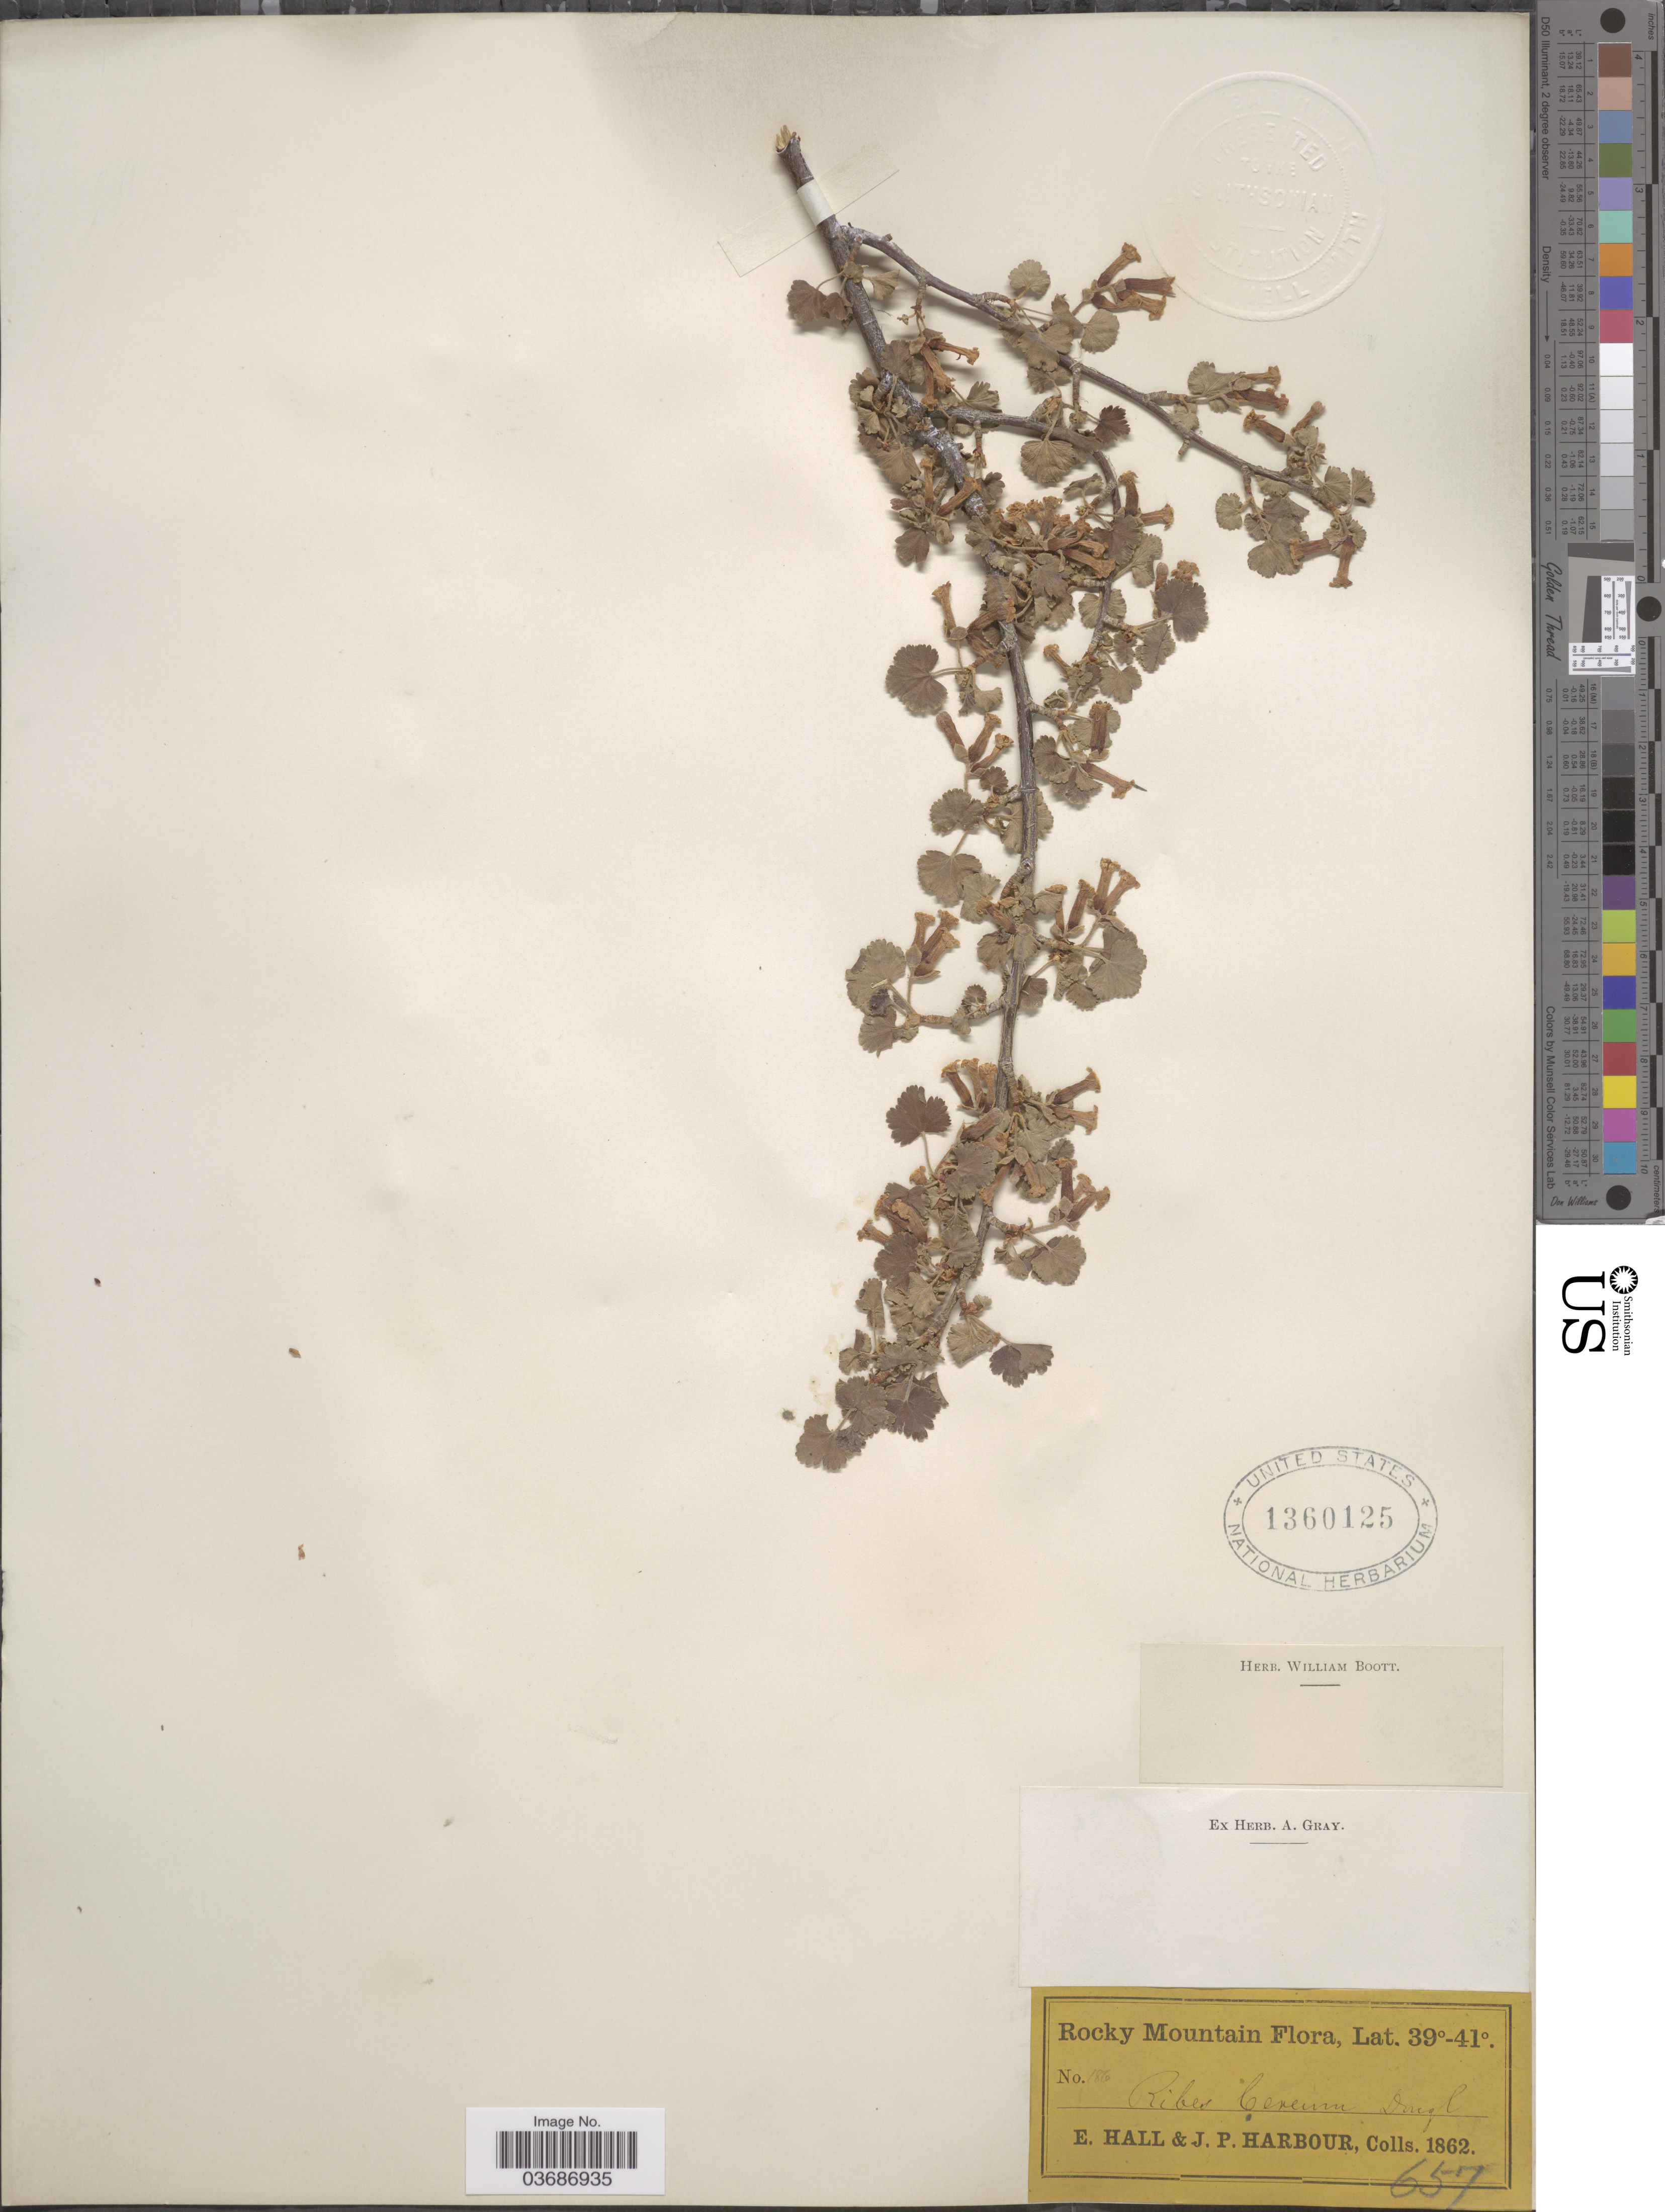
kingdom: Plantae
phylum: Tracheophyta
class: Magnoliopsida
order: Saxifragales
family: Grossulariaceae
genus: Ribes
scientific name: Ribes cereum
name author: Douglas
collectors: E. Hall & J. Harbour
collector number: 186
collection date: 1862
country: United States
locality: Rocky Mountain.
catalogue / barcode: US 1360125